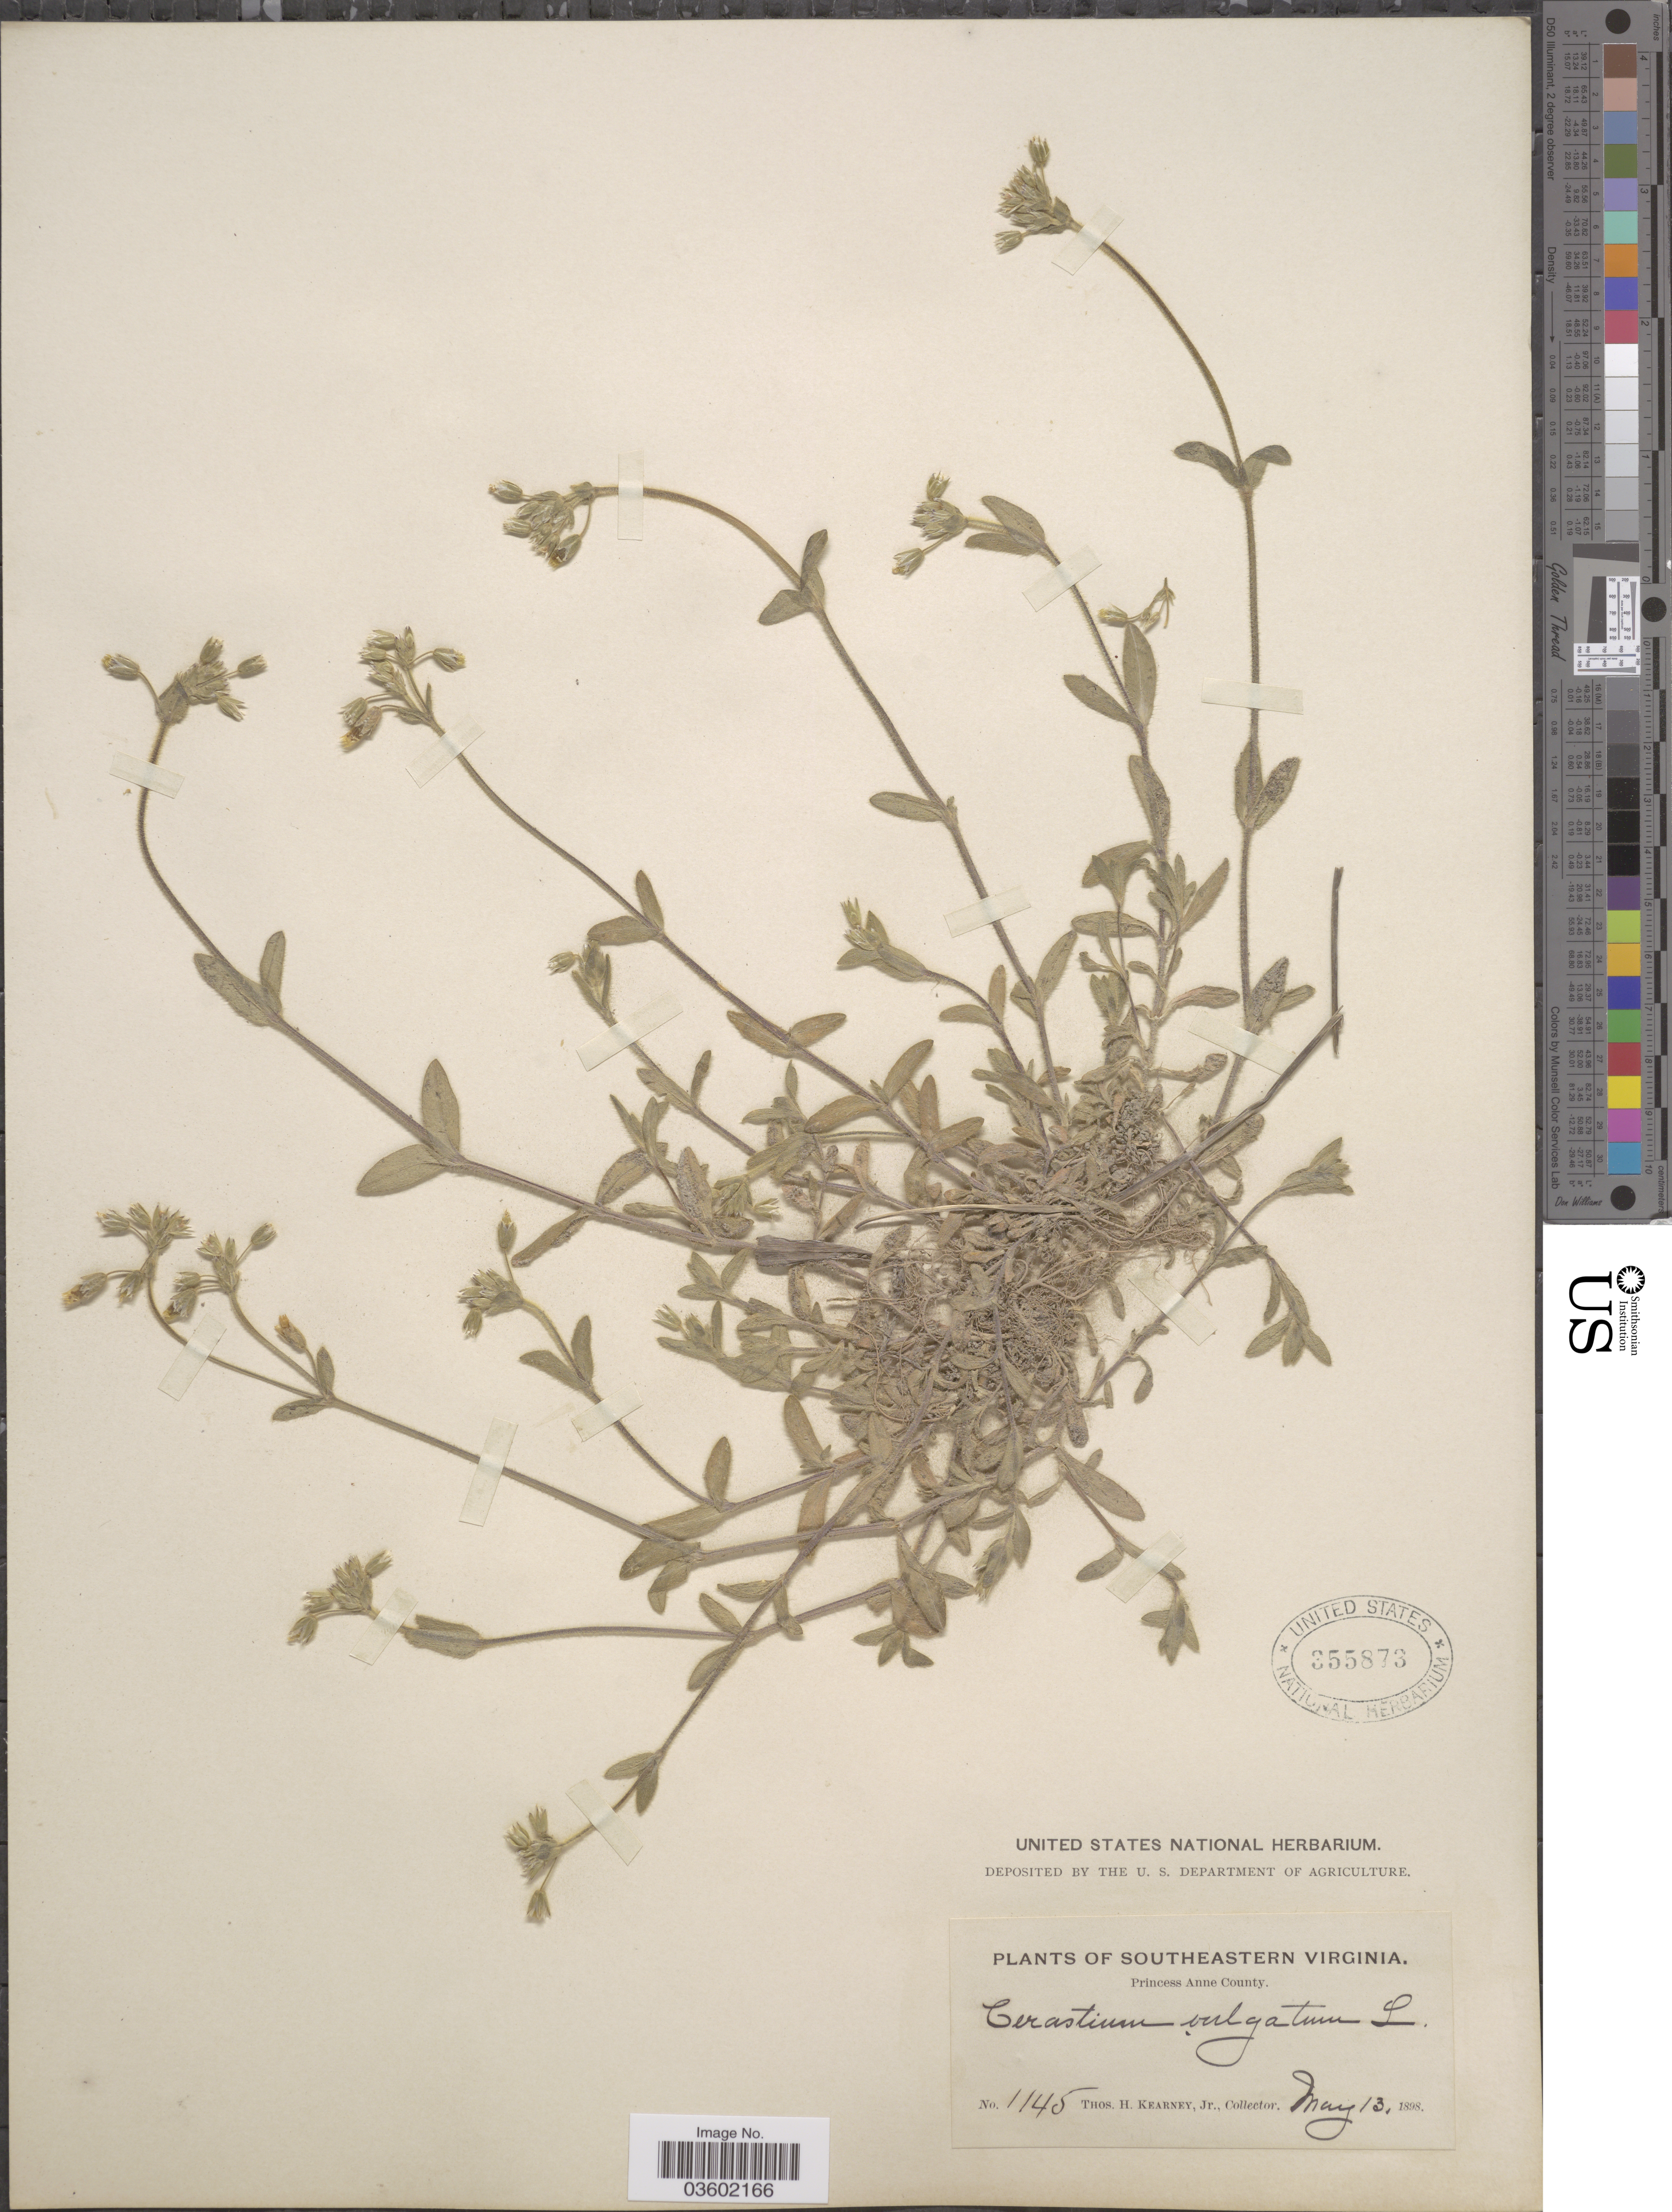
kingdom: Plantae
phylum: Tracheophyta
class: Magnoliopsida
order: Caryophyllales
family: Caryophyllaceae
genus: Cerastium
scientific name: Cerastium vulgatum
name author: L.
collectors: T. H. Kearney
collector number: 1145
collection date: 1898-05-13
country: United States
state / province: Virginia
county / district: City of Virginia Beach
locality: Southeastern Virginia. Princess Anne County.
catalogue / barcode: US 355873